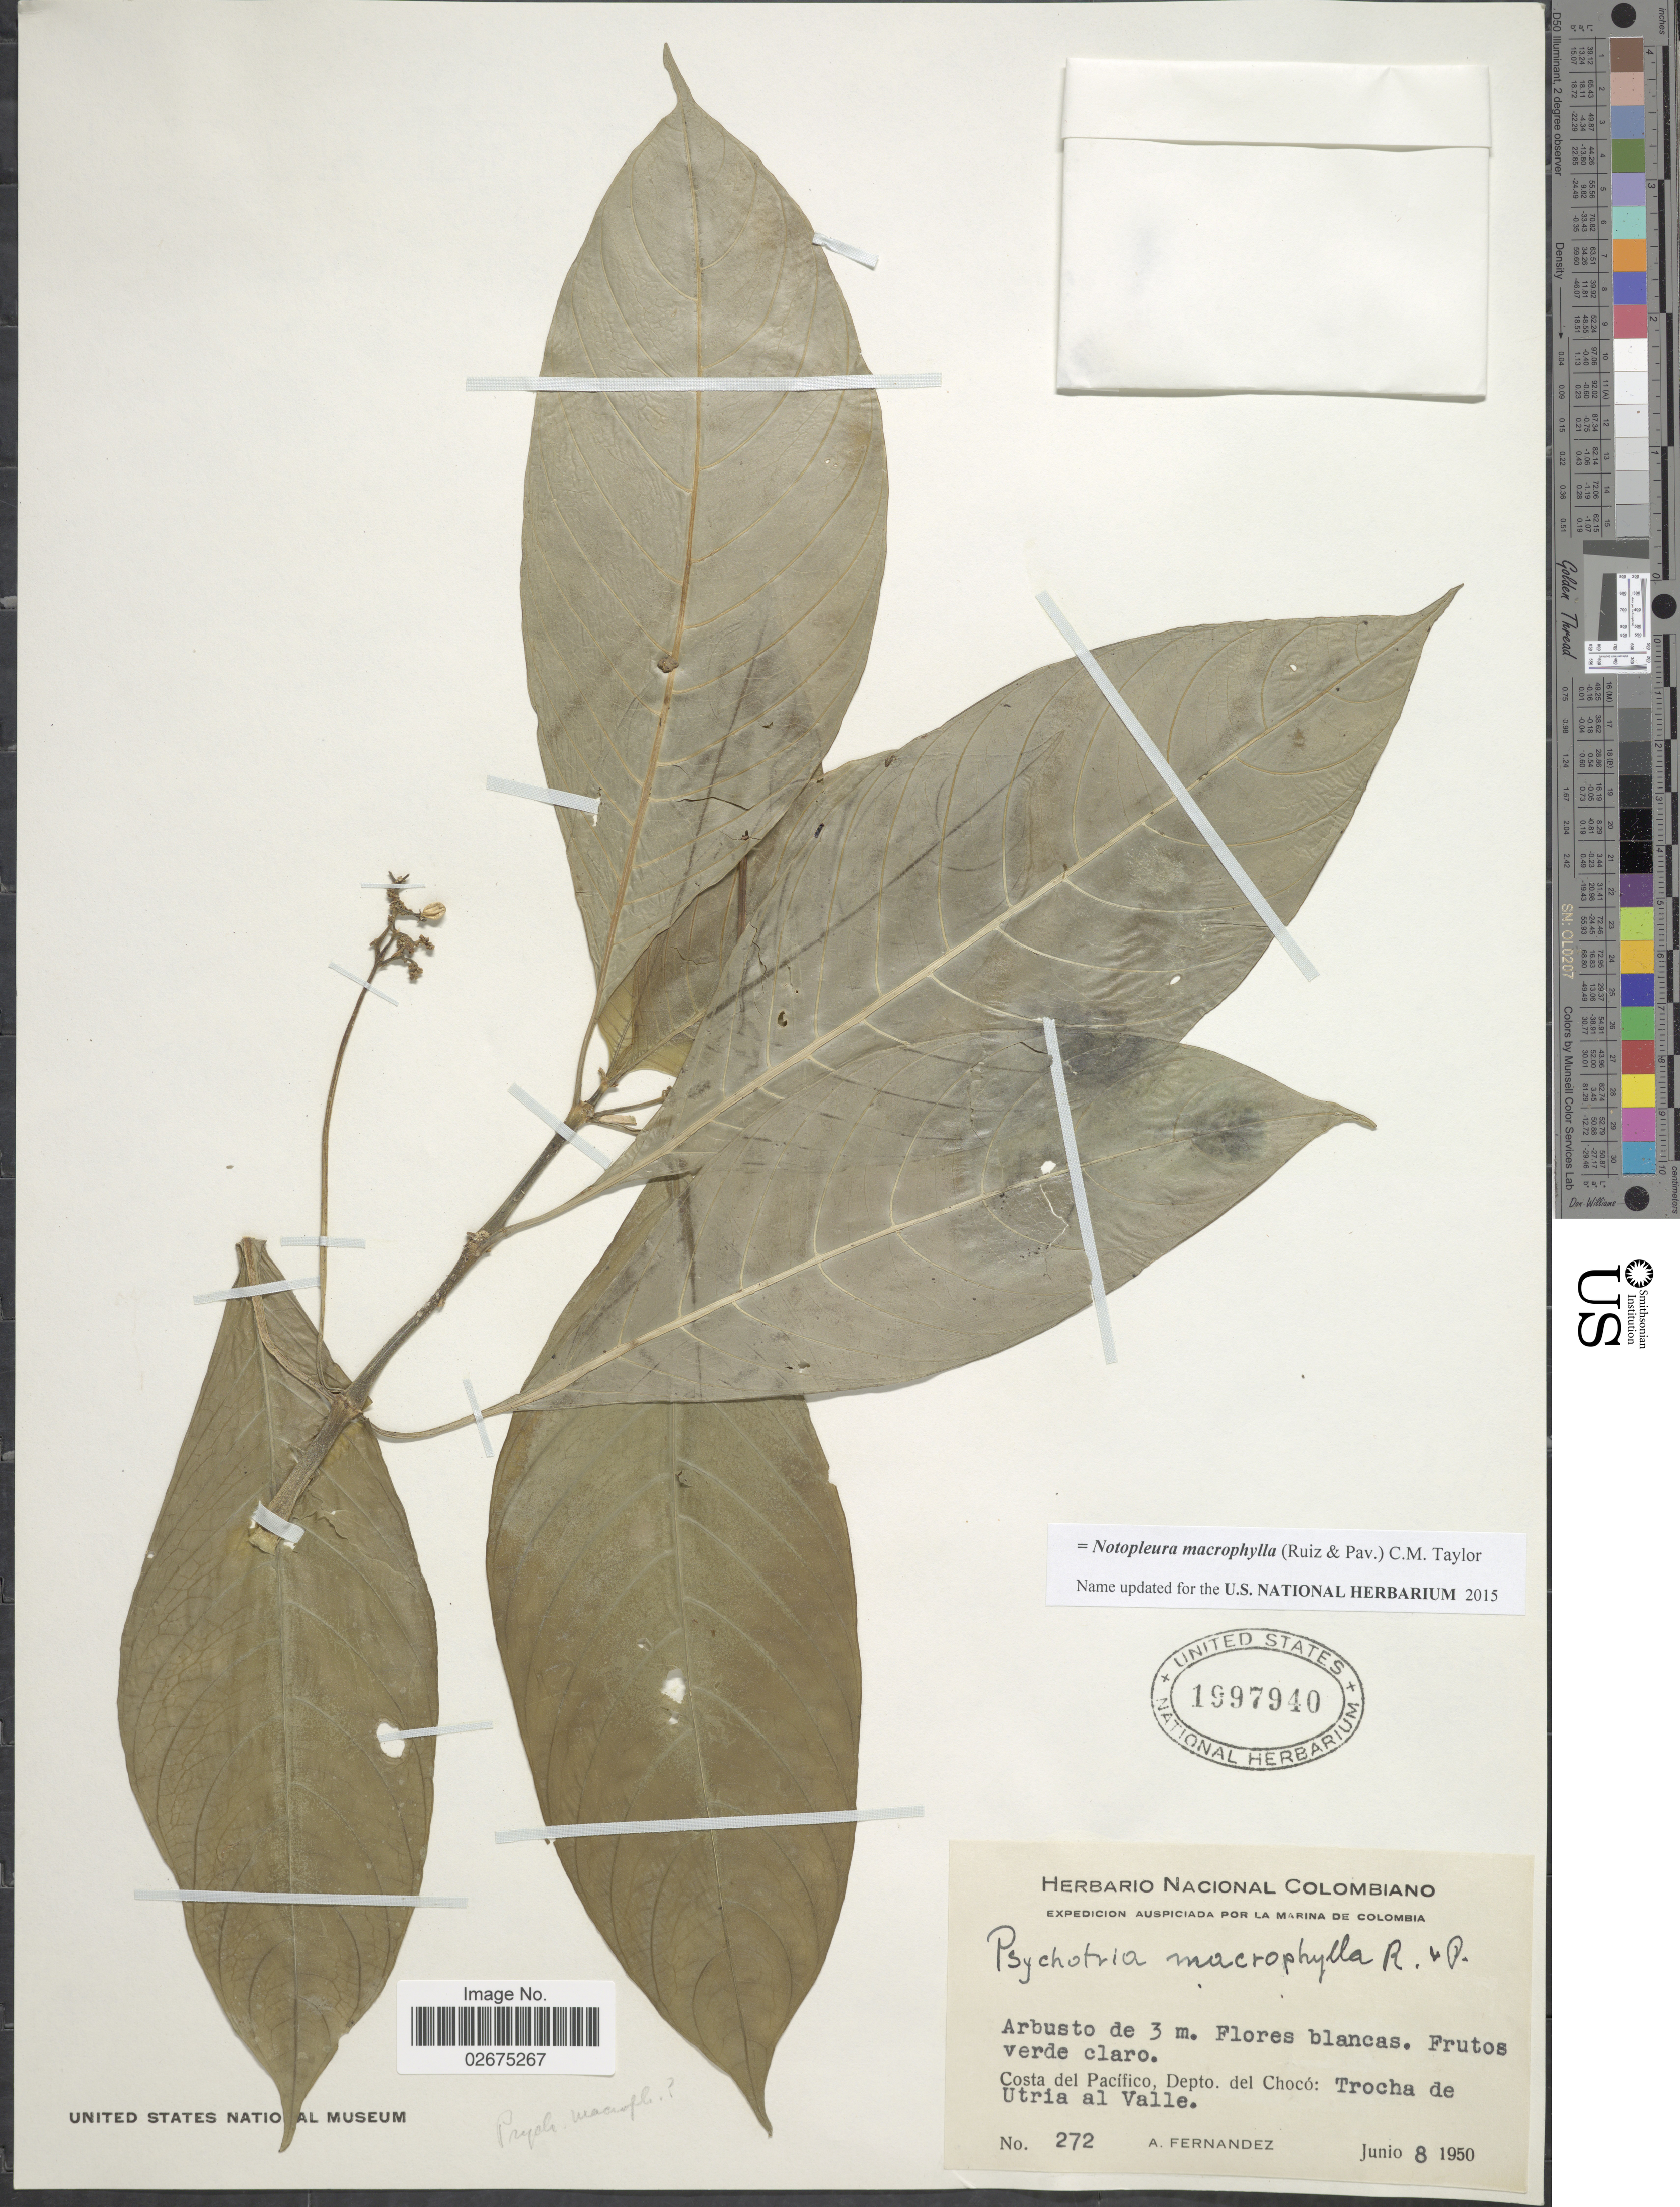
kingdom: Plantae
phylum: Tracheophyta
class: Magnoliopsida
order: Gentianales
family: Rubiaceae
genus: Notopleura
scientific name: Notopleura macrophylla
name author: (Ruiz & Pav.) C.M. Taylor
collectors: A. Fernandez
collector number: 272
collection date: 1950-06-08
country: Colombia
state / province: Chocó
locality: Costa del Pacífico, Depto del Chocó: Trocha de Utria al Valle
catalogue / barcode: US 1997940